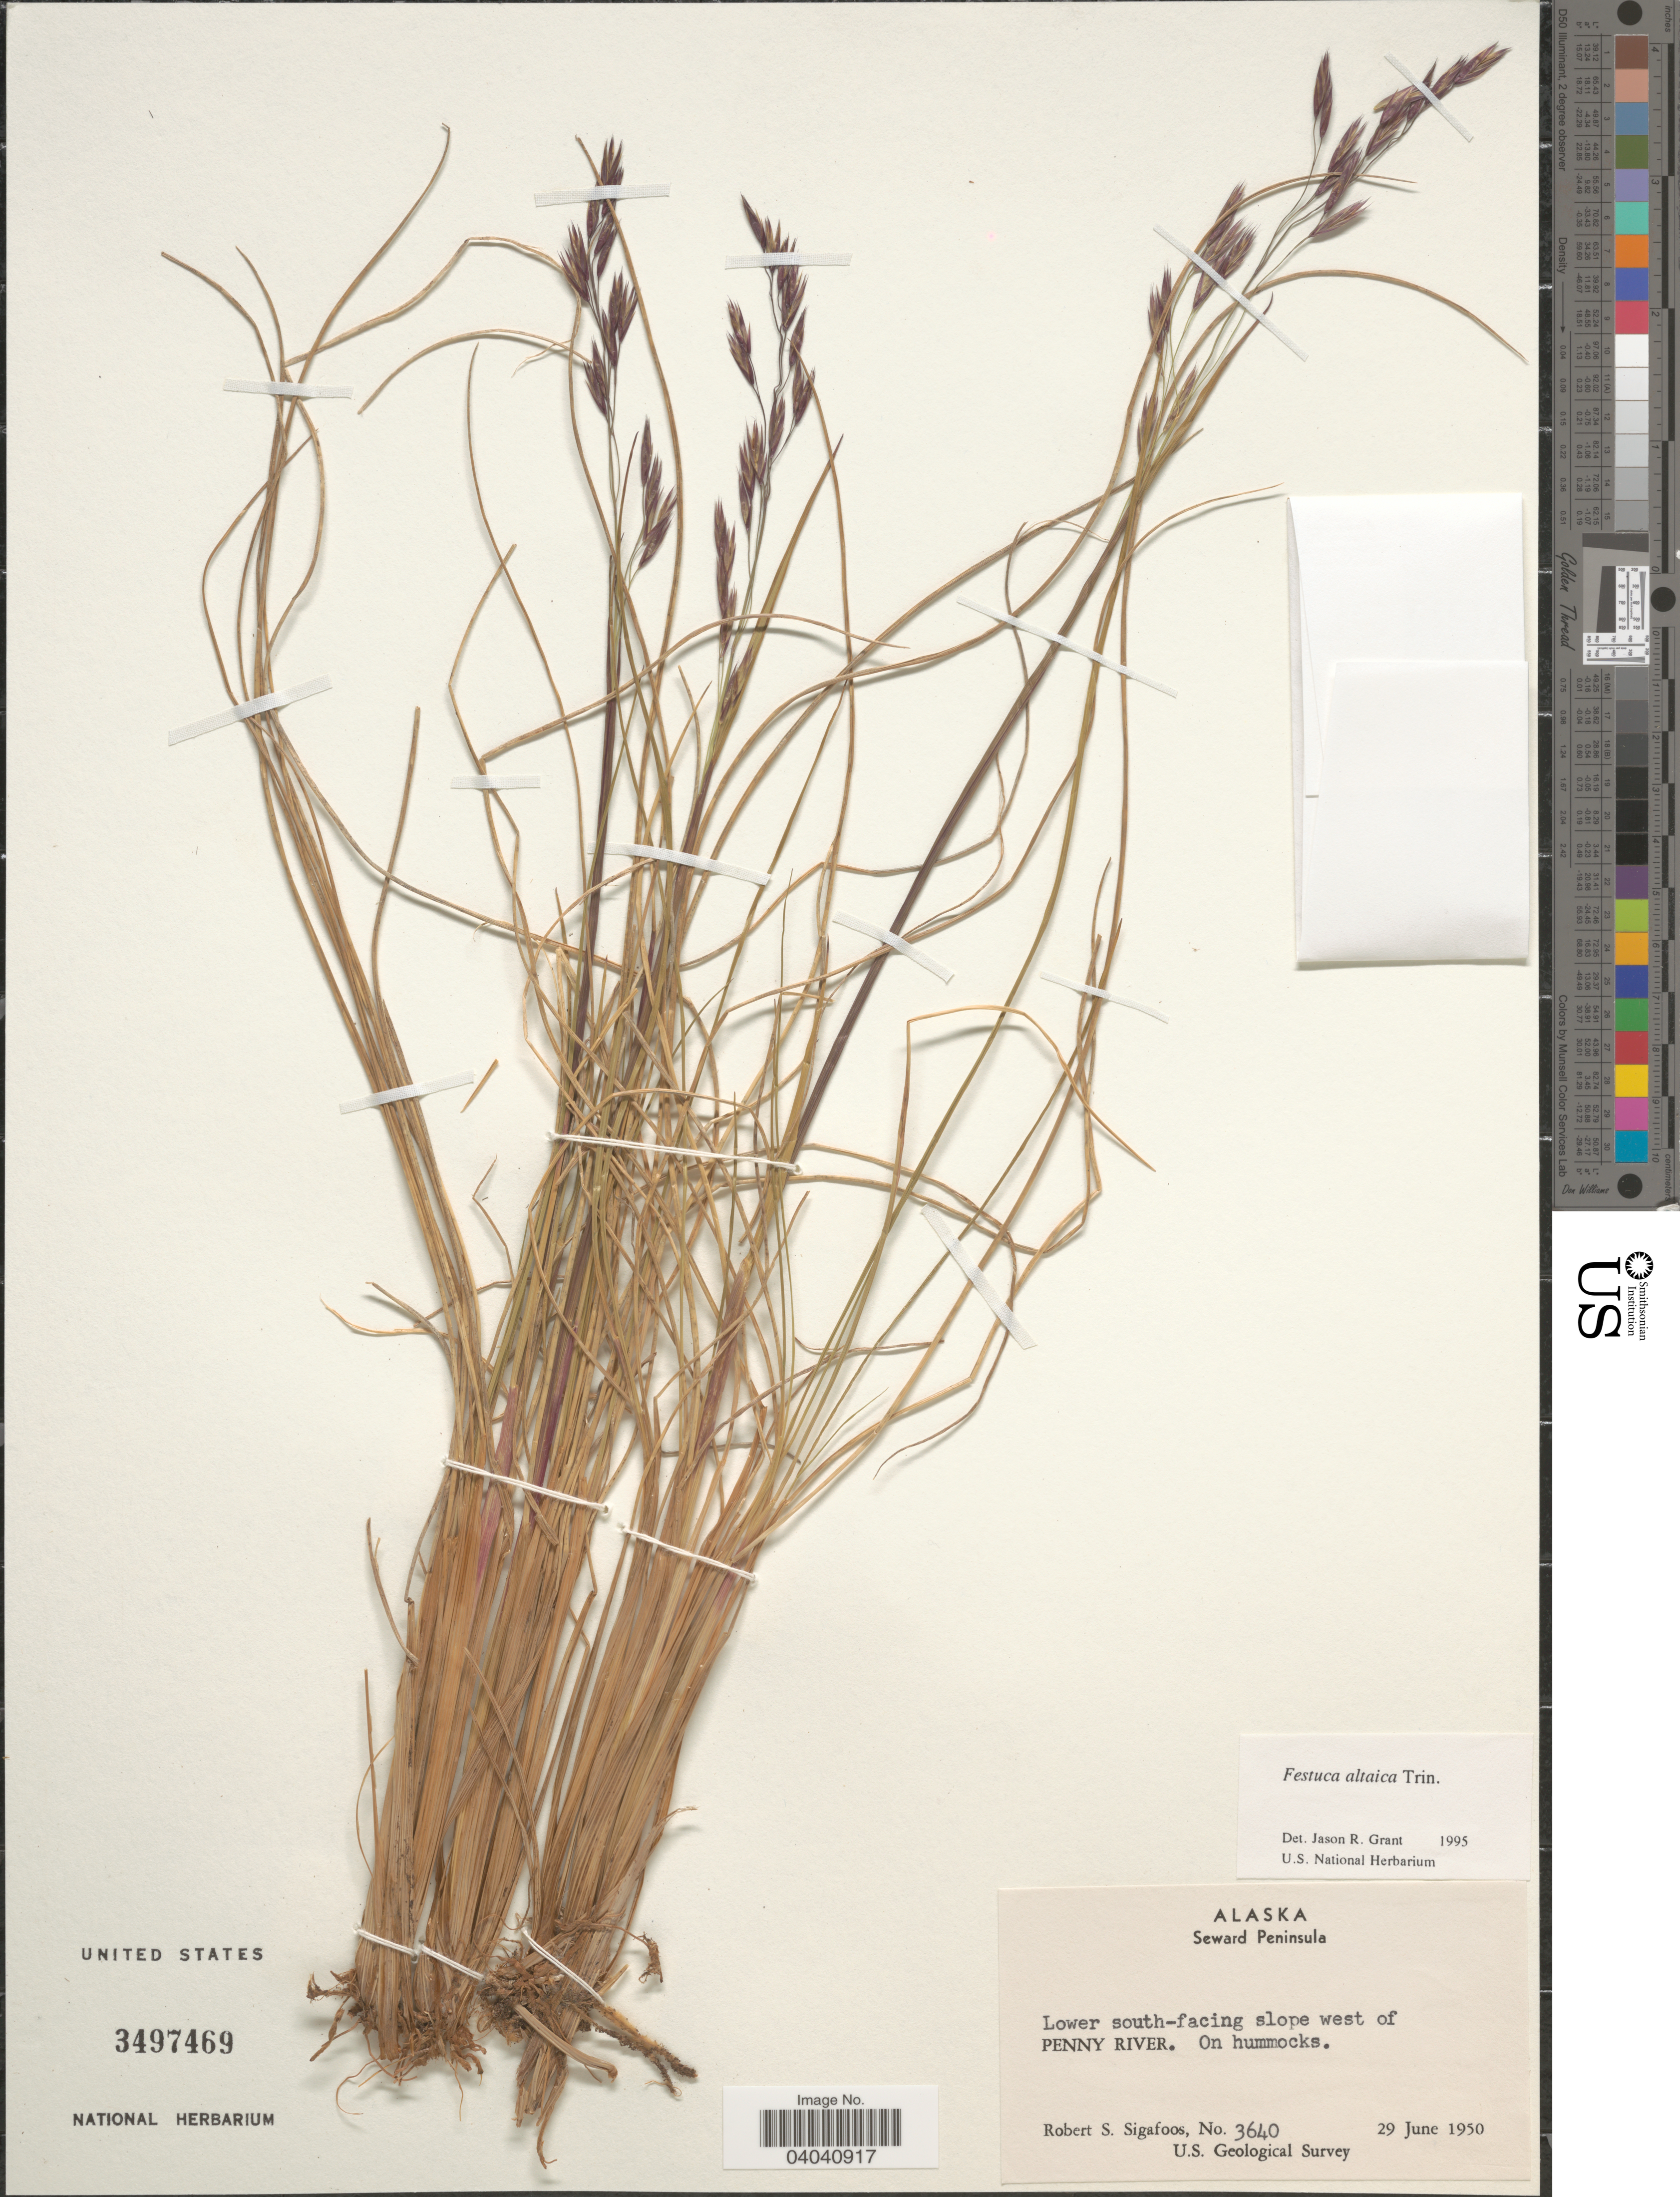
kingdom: Plantae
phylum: Tracheophyta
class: Liliopsida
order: Poales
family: Poaceae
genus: Festuca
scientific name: Festuca altaica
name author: Trin.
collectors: R. Sigafoos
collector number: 3640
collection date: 1950-06-29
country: United States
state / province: Alaska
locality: Seward Peninsula. Lower south-facing slope west of Penny River.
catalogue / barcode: US 3497469